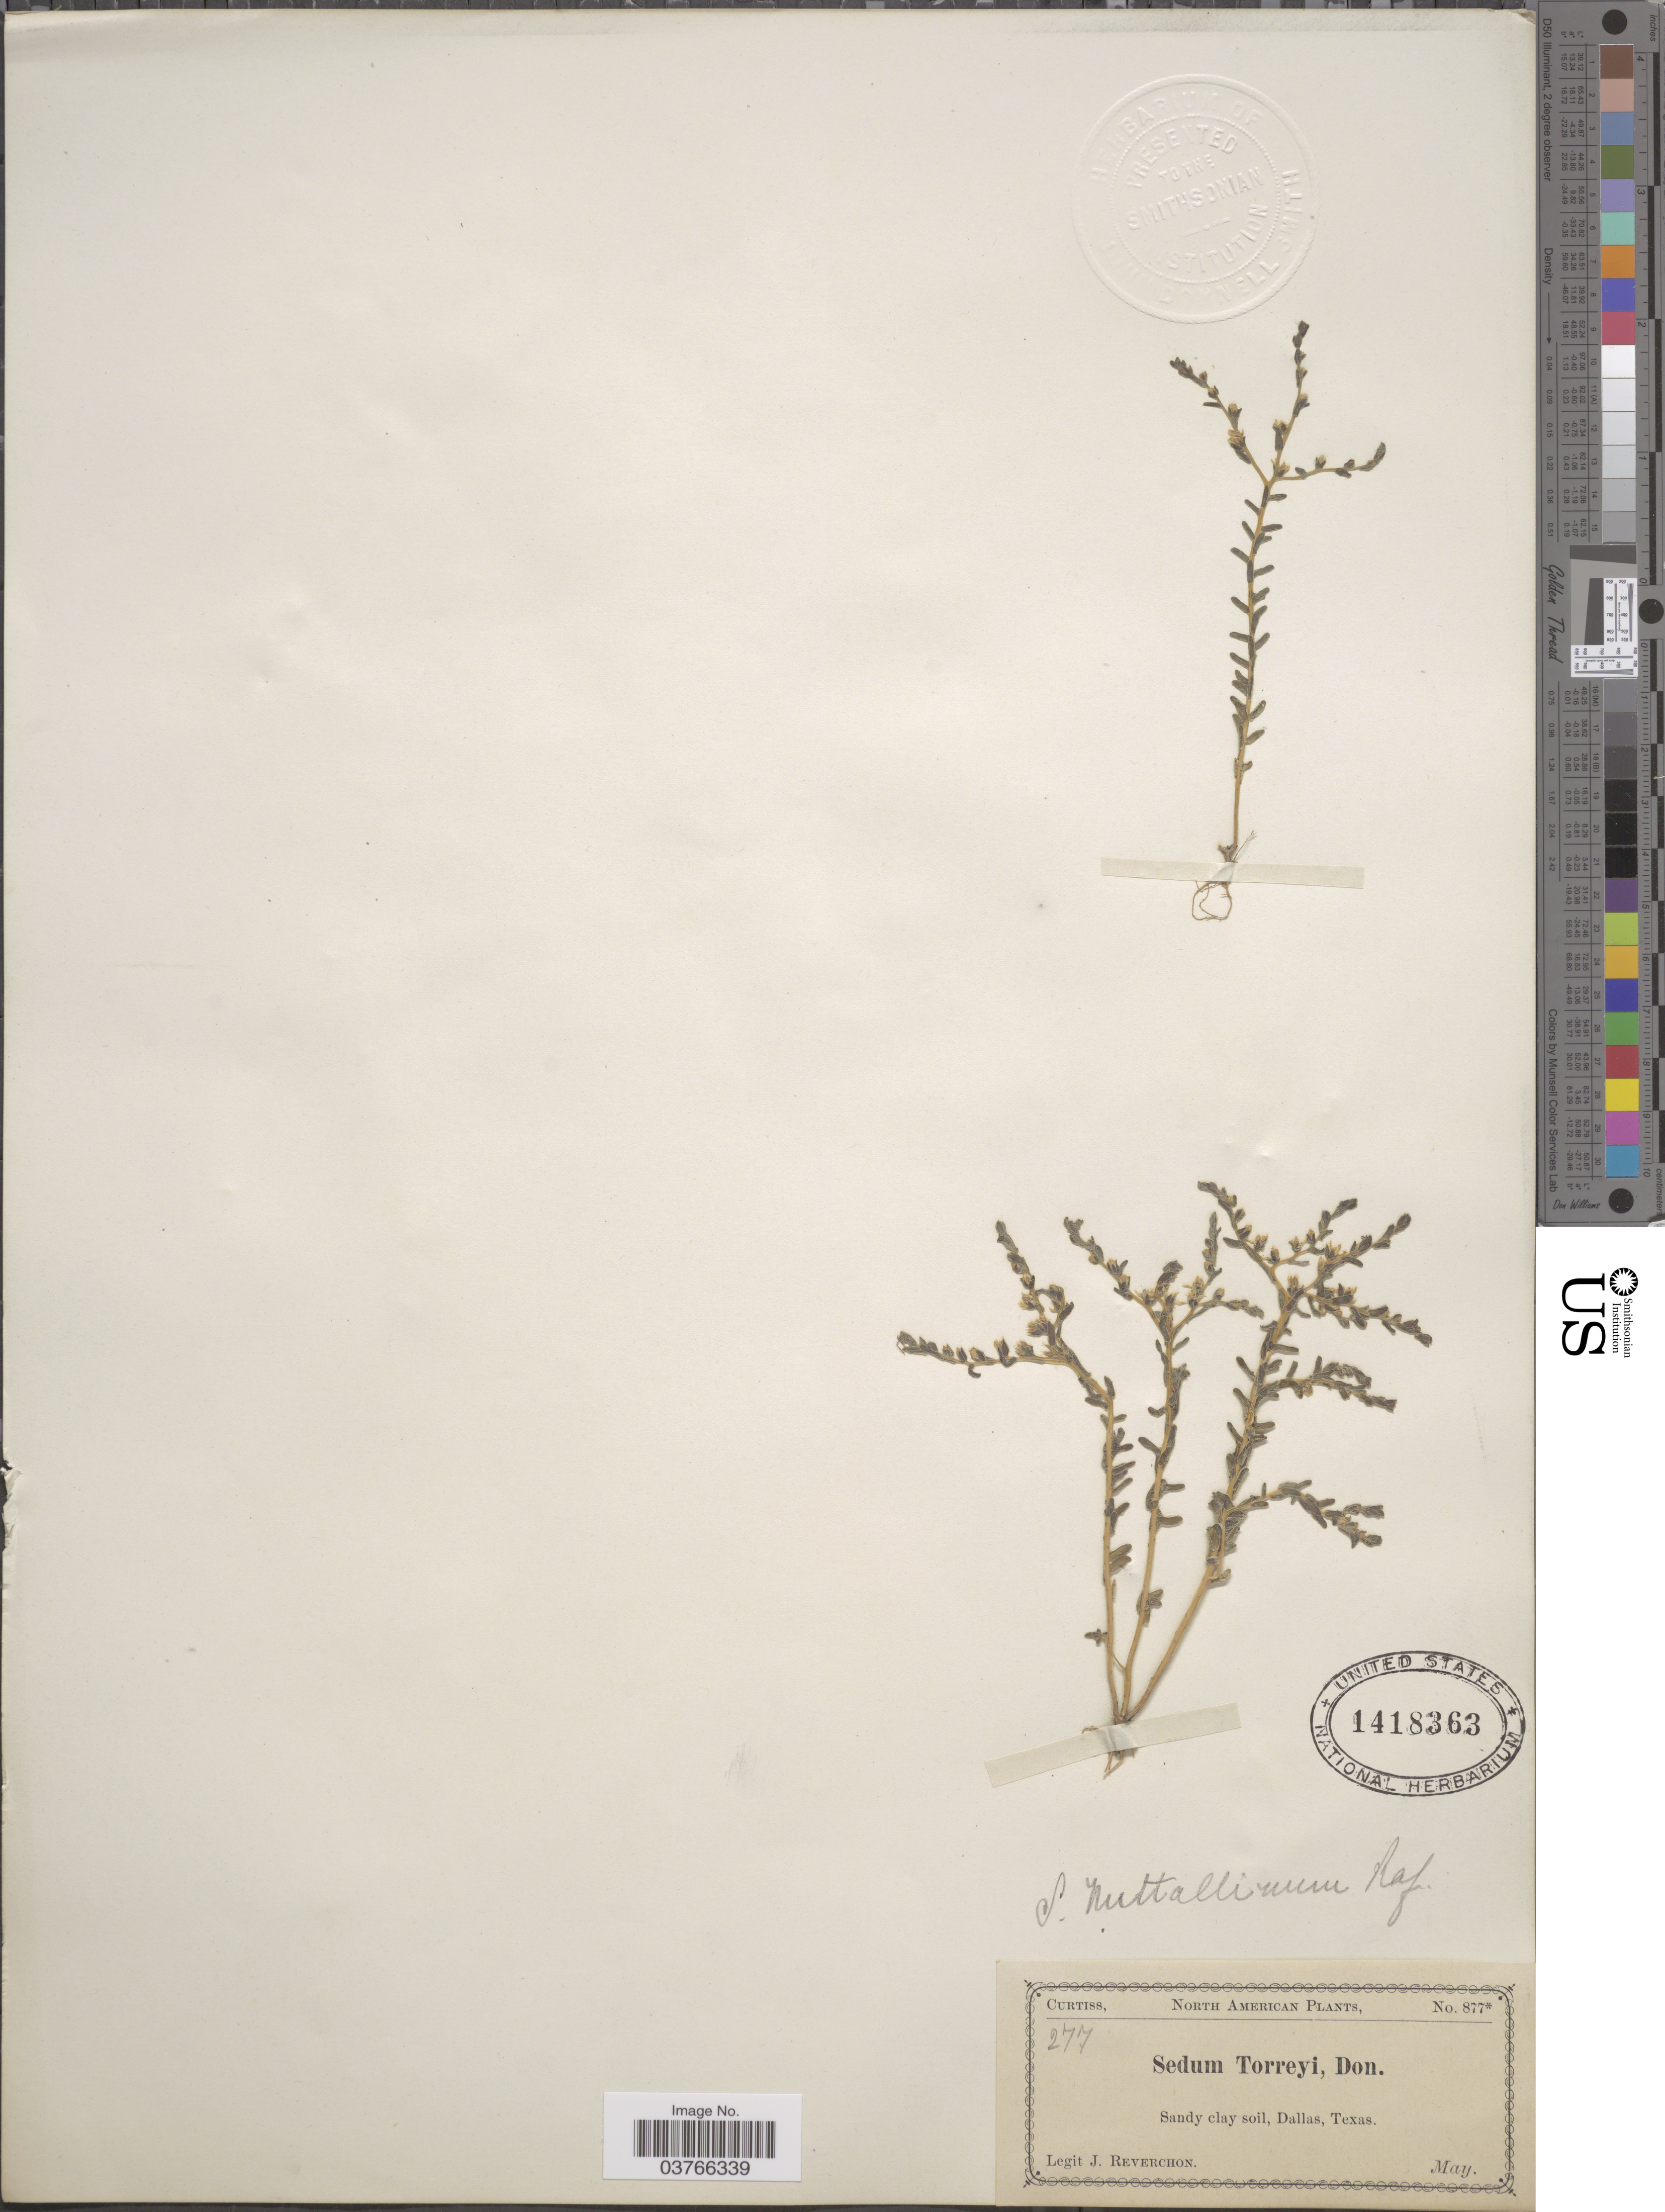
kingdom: Plantae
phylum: Tracheophyta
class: Magnoliopsida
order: Saxifragales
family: Crassulaceae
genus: Sedum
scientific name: Sedum nuttallianum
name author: Raf.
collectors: J. Reverchon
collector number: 877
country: United States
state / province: Texas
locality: Sandy clay soil, Dallas.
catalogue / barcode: US 1418363